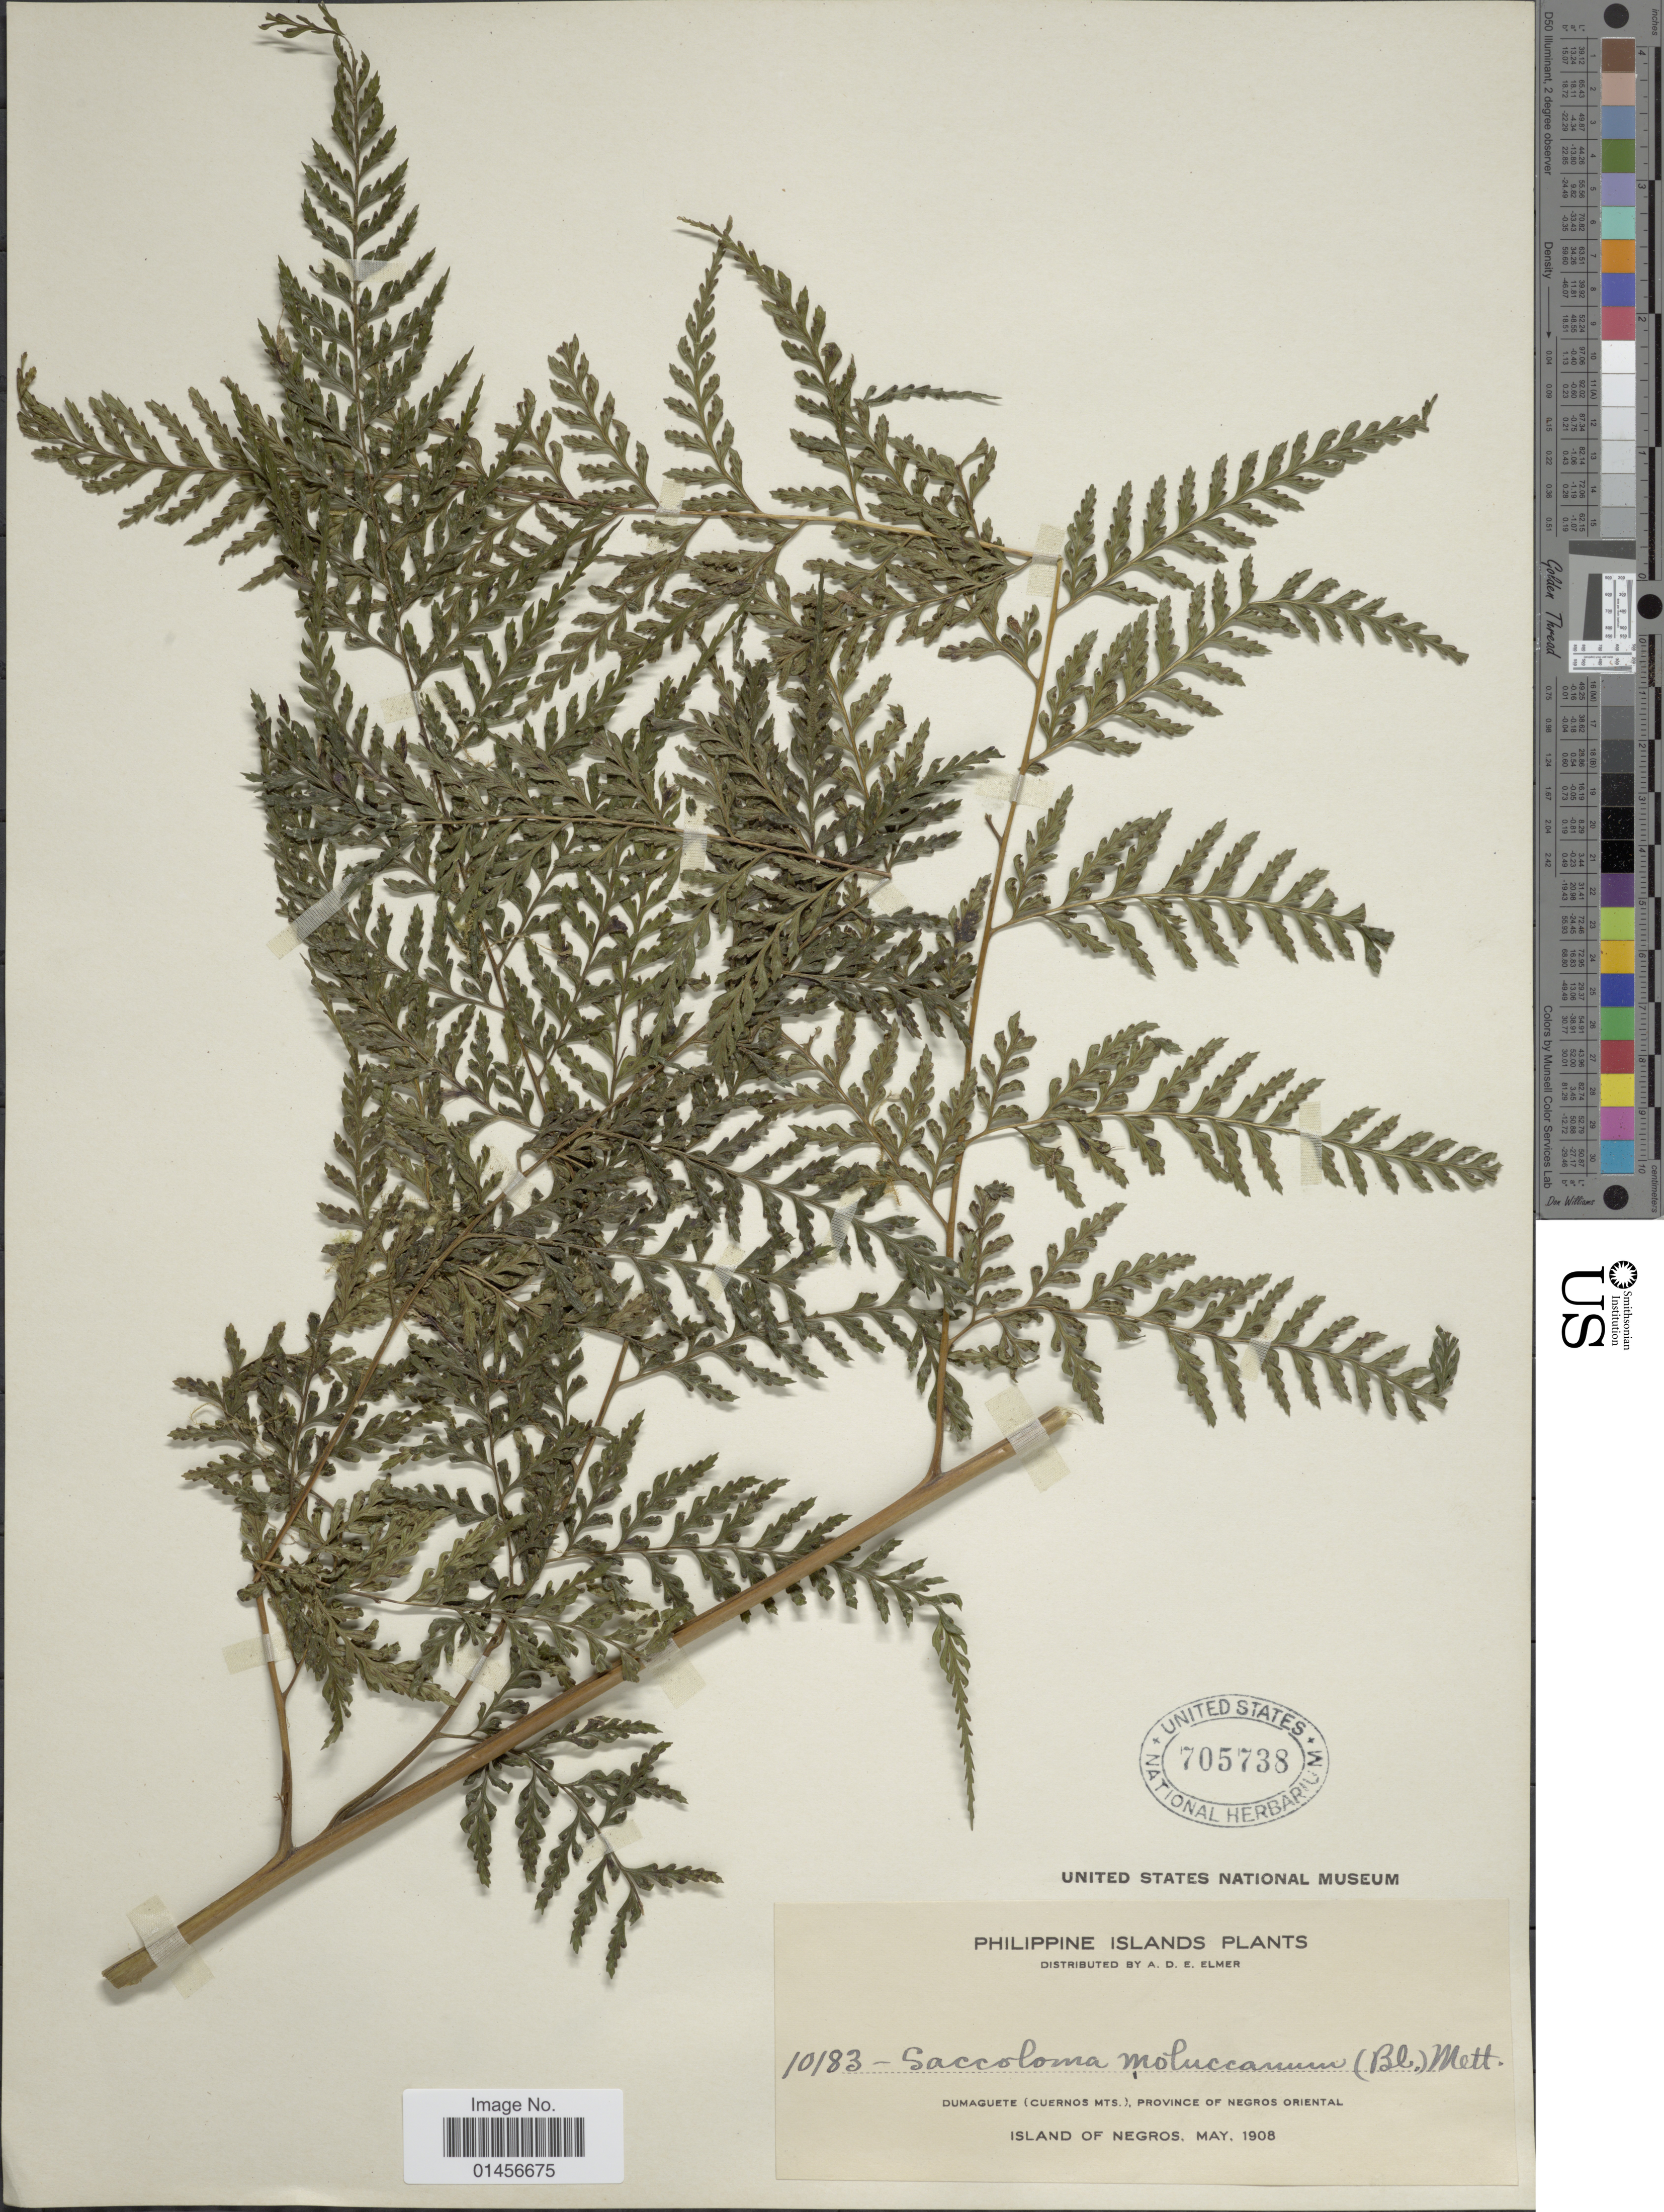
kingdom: Plantae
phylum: Tracheophyta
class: Polypodiopsida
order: Polypodiales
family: Saccolomataceae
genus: Saccoloma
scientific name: Saccoloma tenue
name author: (Brack.) Mett.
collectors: A. D. E. Elmer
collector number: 10183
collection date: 1908-08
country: Philippines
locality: Philippine Islands, Dumaguete (Cuernos Mts.) Province of Negros Oriental. Island of Negros.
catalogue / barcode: US 705738